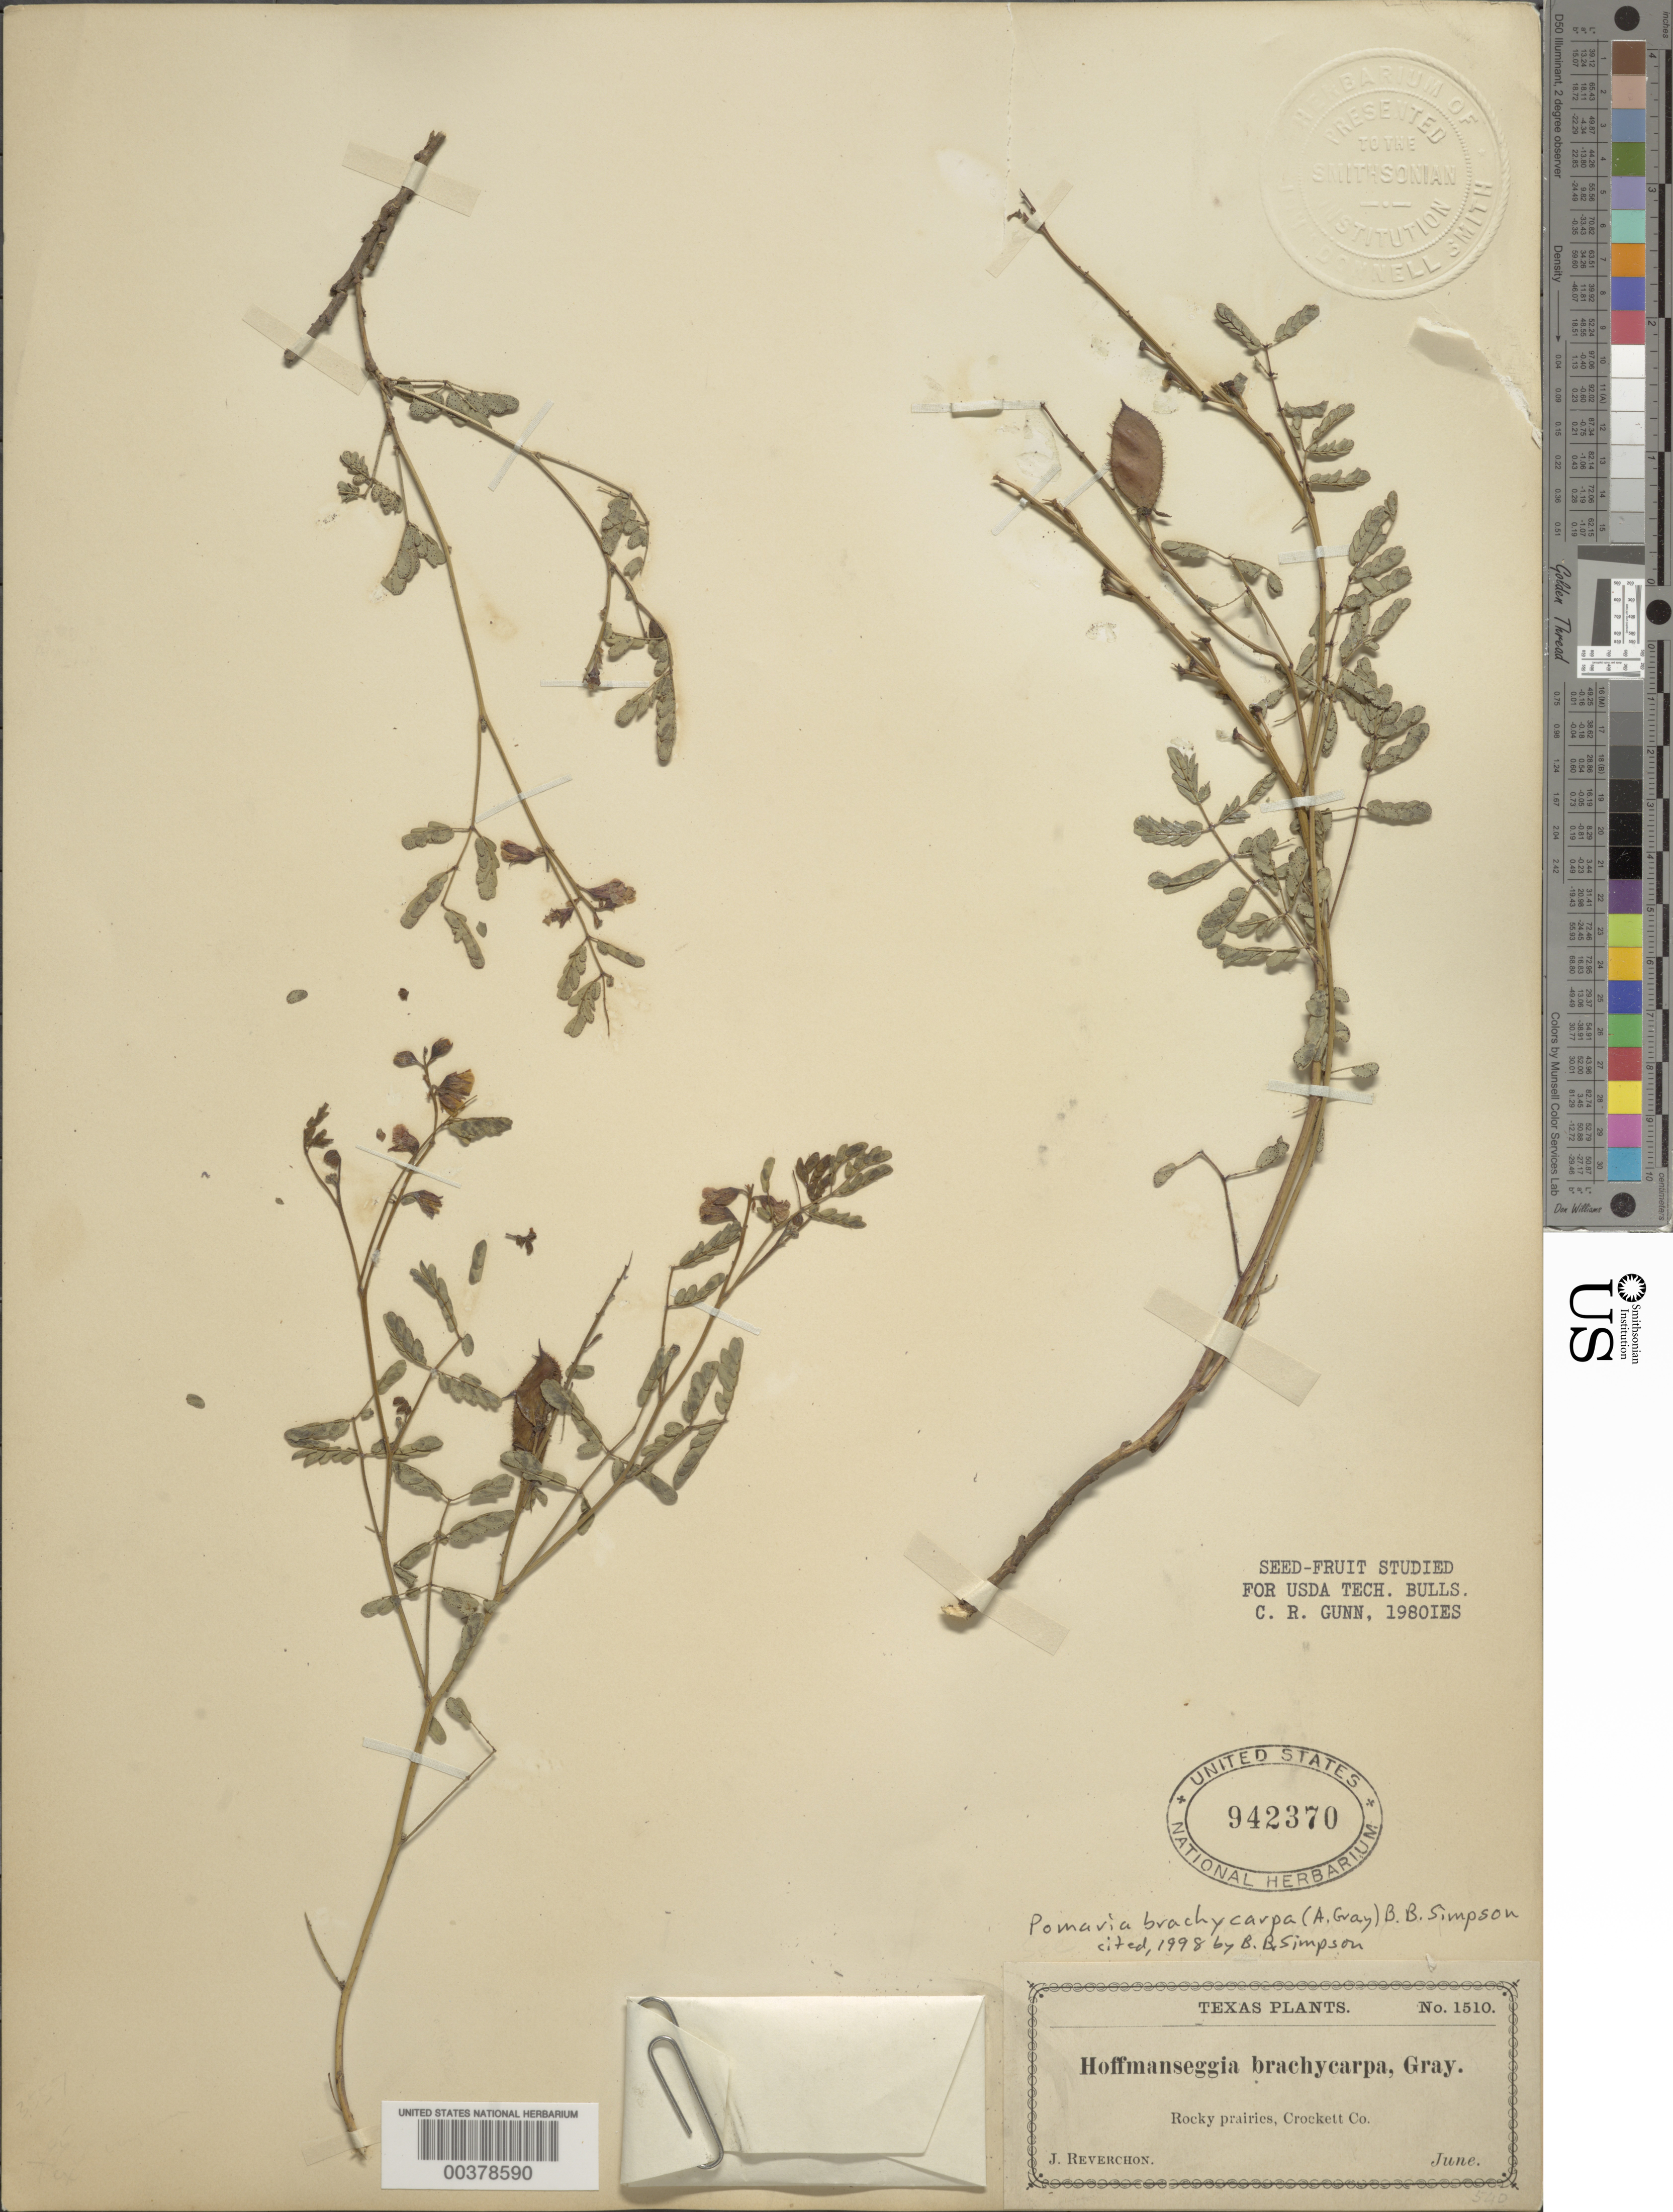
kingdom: Plantae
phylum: Tracheophyta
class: Magnoliopsida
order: Fabales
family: Fabaceae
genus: Pomaria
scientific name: Pomaria brachycarpa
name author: (A. Gray) B.B. Simpson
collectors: J. Reverchon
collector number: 1510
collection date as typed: Jun 1888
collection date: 1888-06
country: United States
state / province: Texas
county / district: Crockett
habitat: Rocky prairies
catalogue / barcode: US 942370